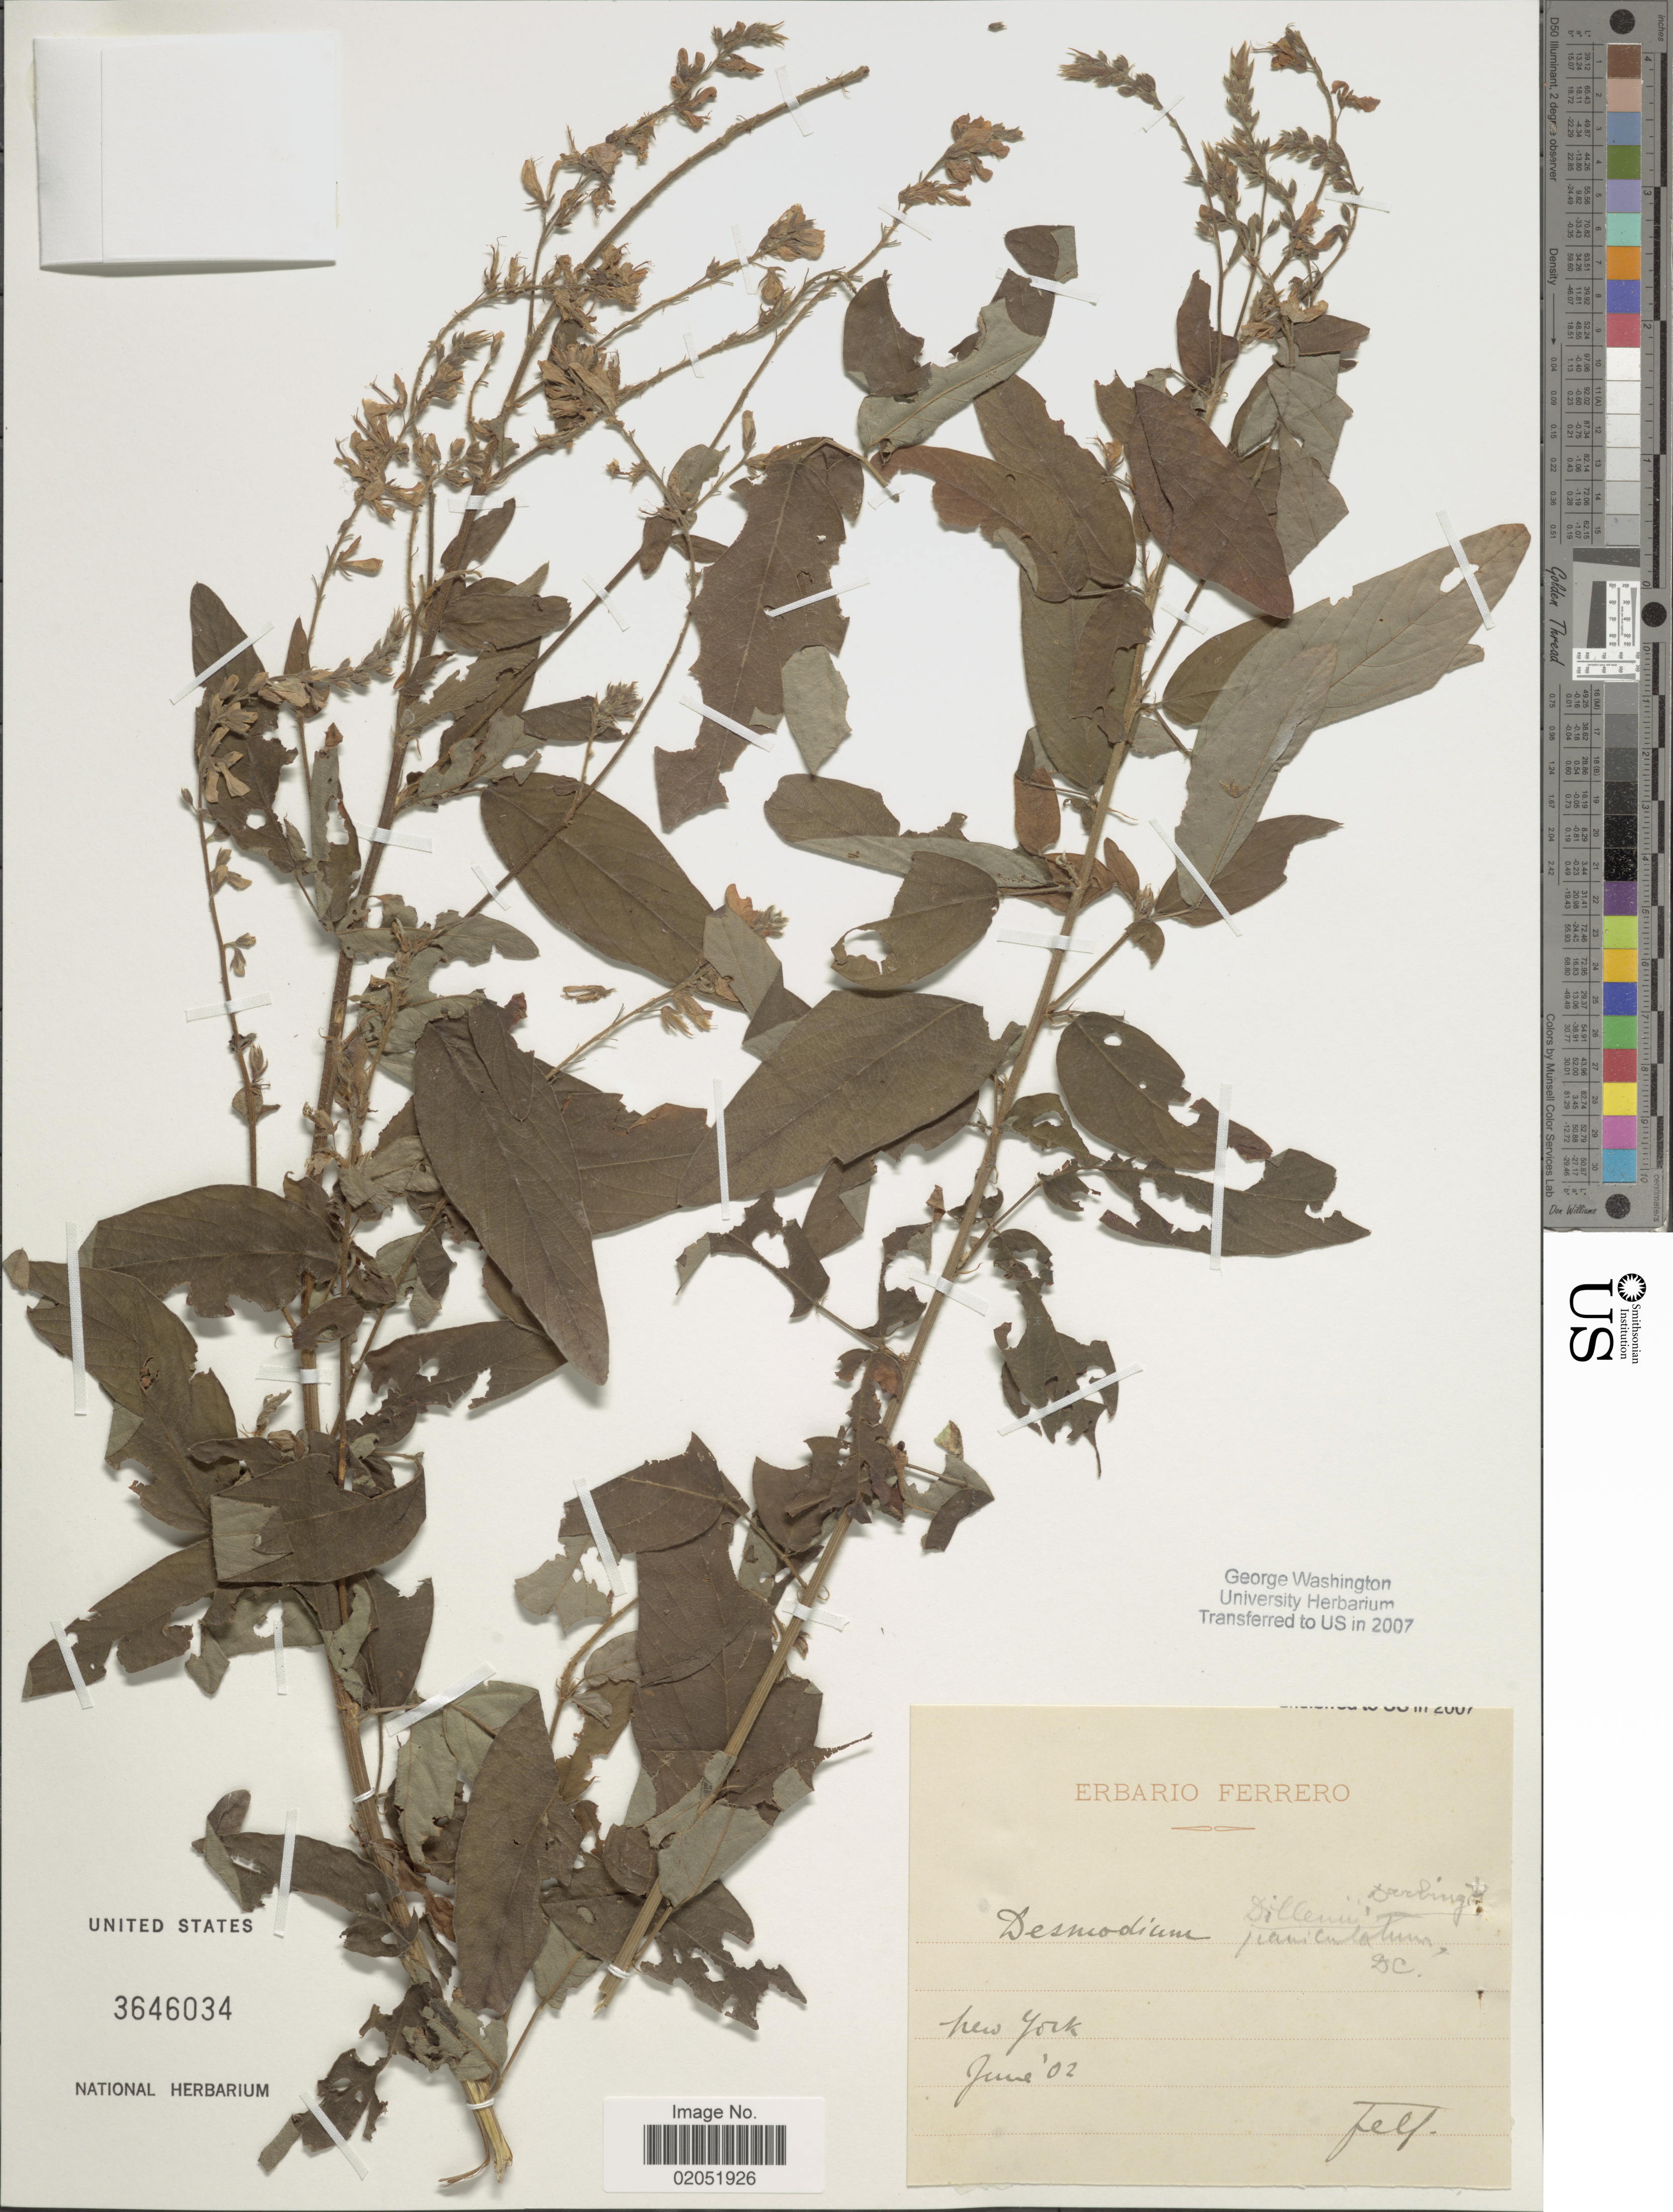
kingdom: Plantae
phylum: Tracheophyta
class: Magnoliopsida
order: Fabales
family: Fabaceae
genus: Desmodium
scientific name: Desmodium sp.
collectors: ex herb. Ferrero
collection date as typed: Transcribed d/m/y: /6/2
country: United States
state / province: New York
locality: New York.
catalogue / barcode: US 3646034